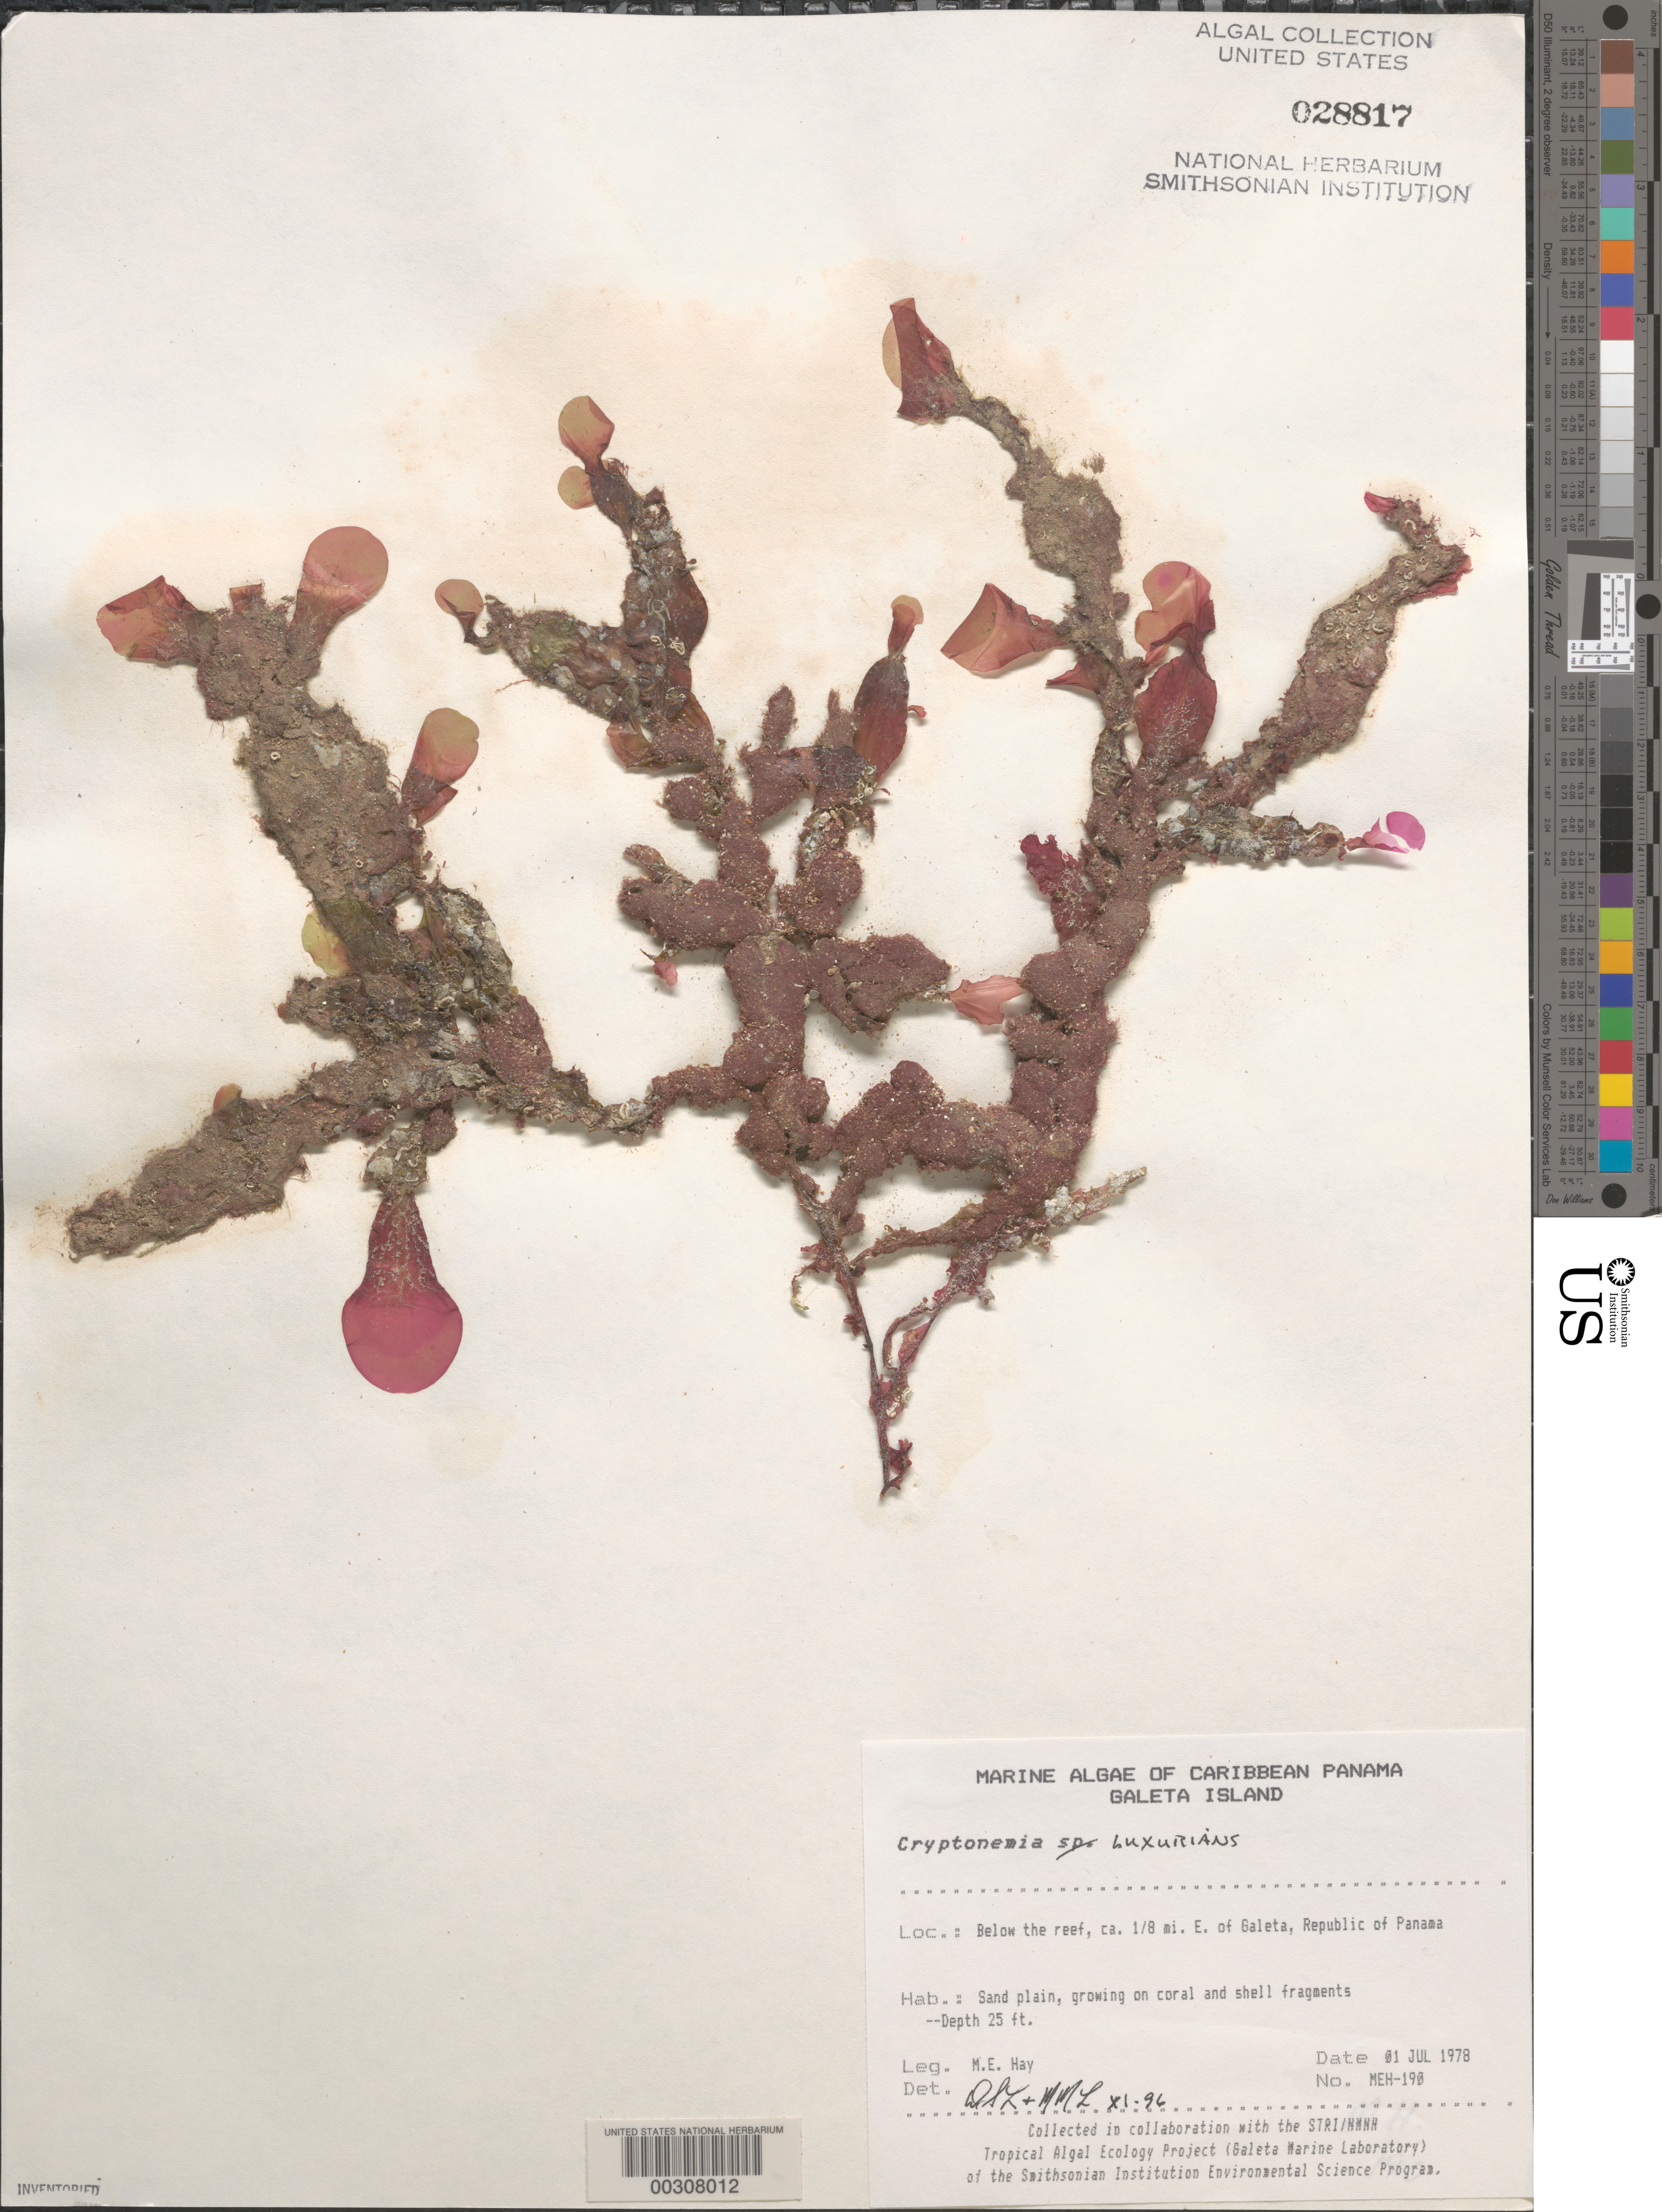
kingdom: Plantae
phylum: Rhodophyta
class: Florideophyceae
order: Halymeniales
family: Halymeniaceae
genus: Cryptonemia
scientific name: Cryptonemia seminervis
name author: (C. Agardh) J. Agardh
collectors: M. E. Hay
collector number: MEH-190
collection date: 1978-07-01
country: Panama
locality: Caribbean Panama. Galeta Island. Below the reef, ca. 1/8 mi. E. of Galeta, Republic of Panama.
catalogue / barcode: US 28817